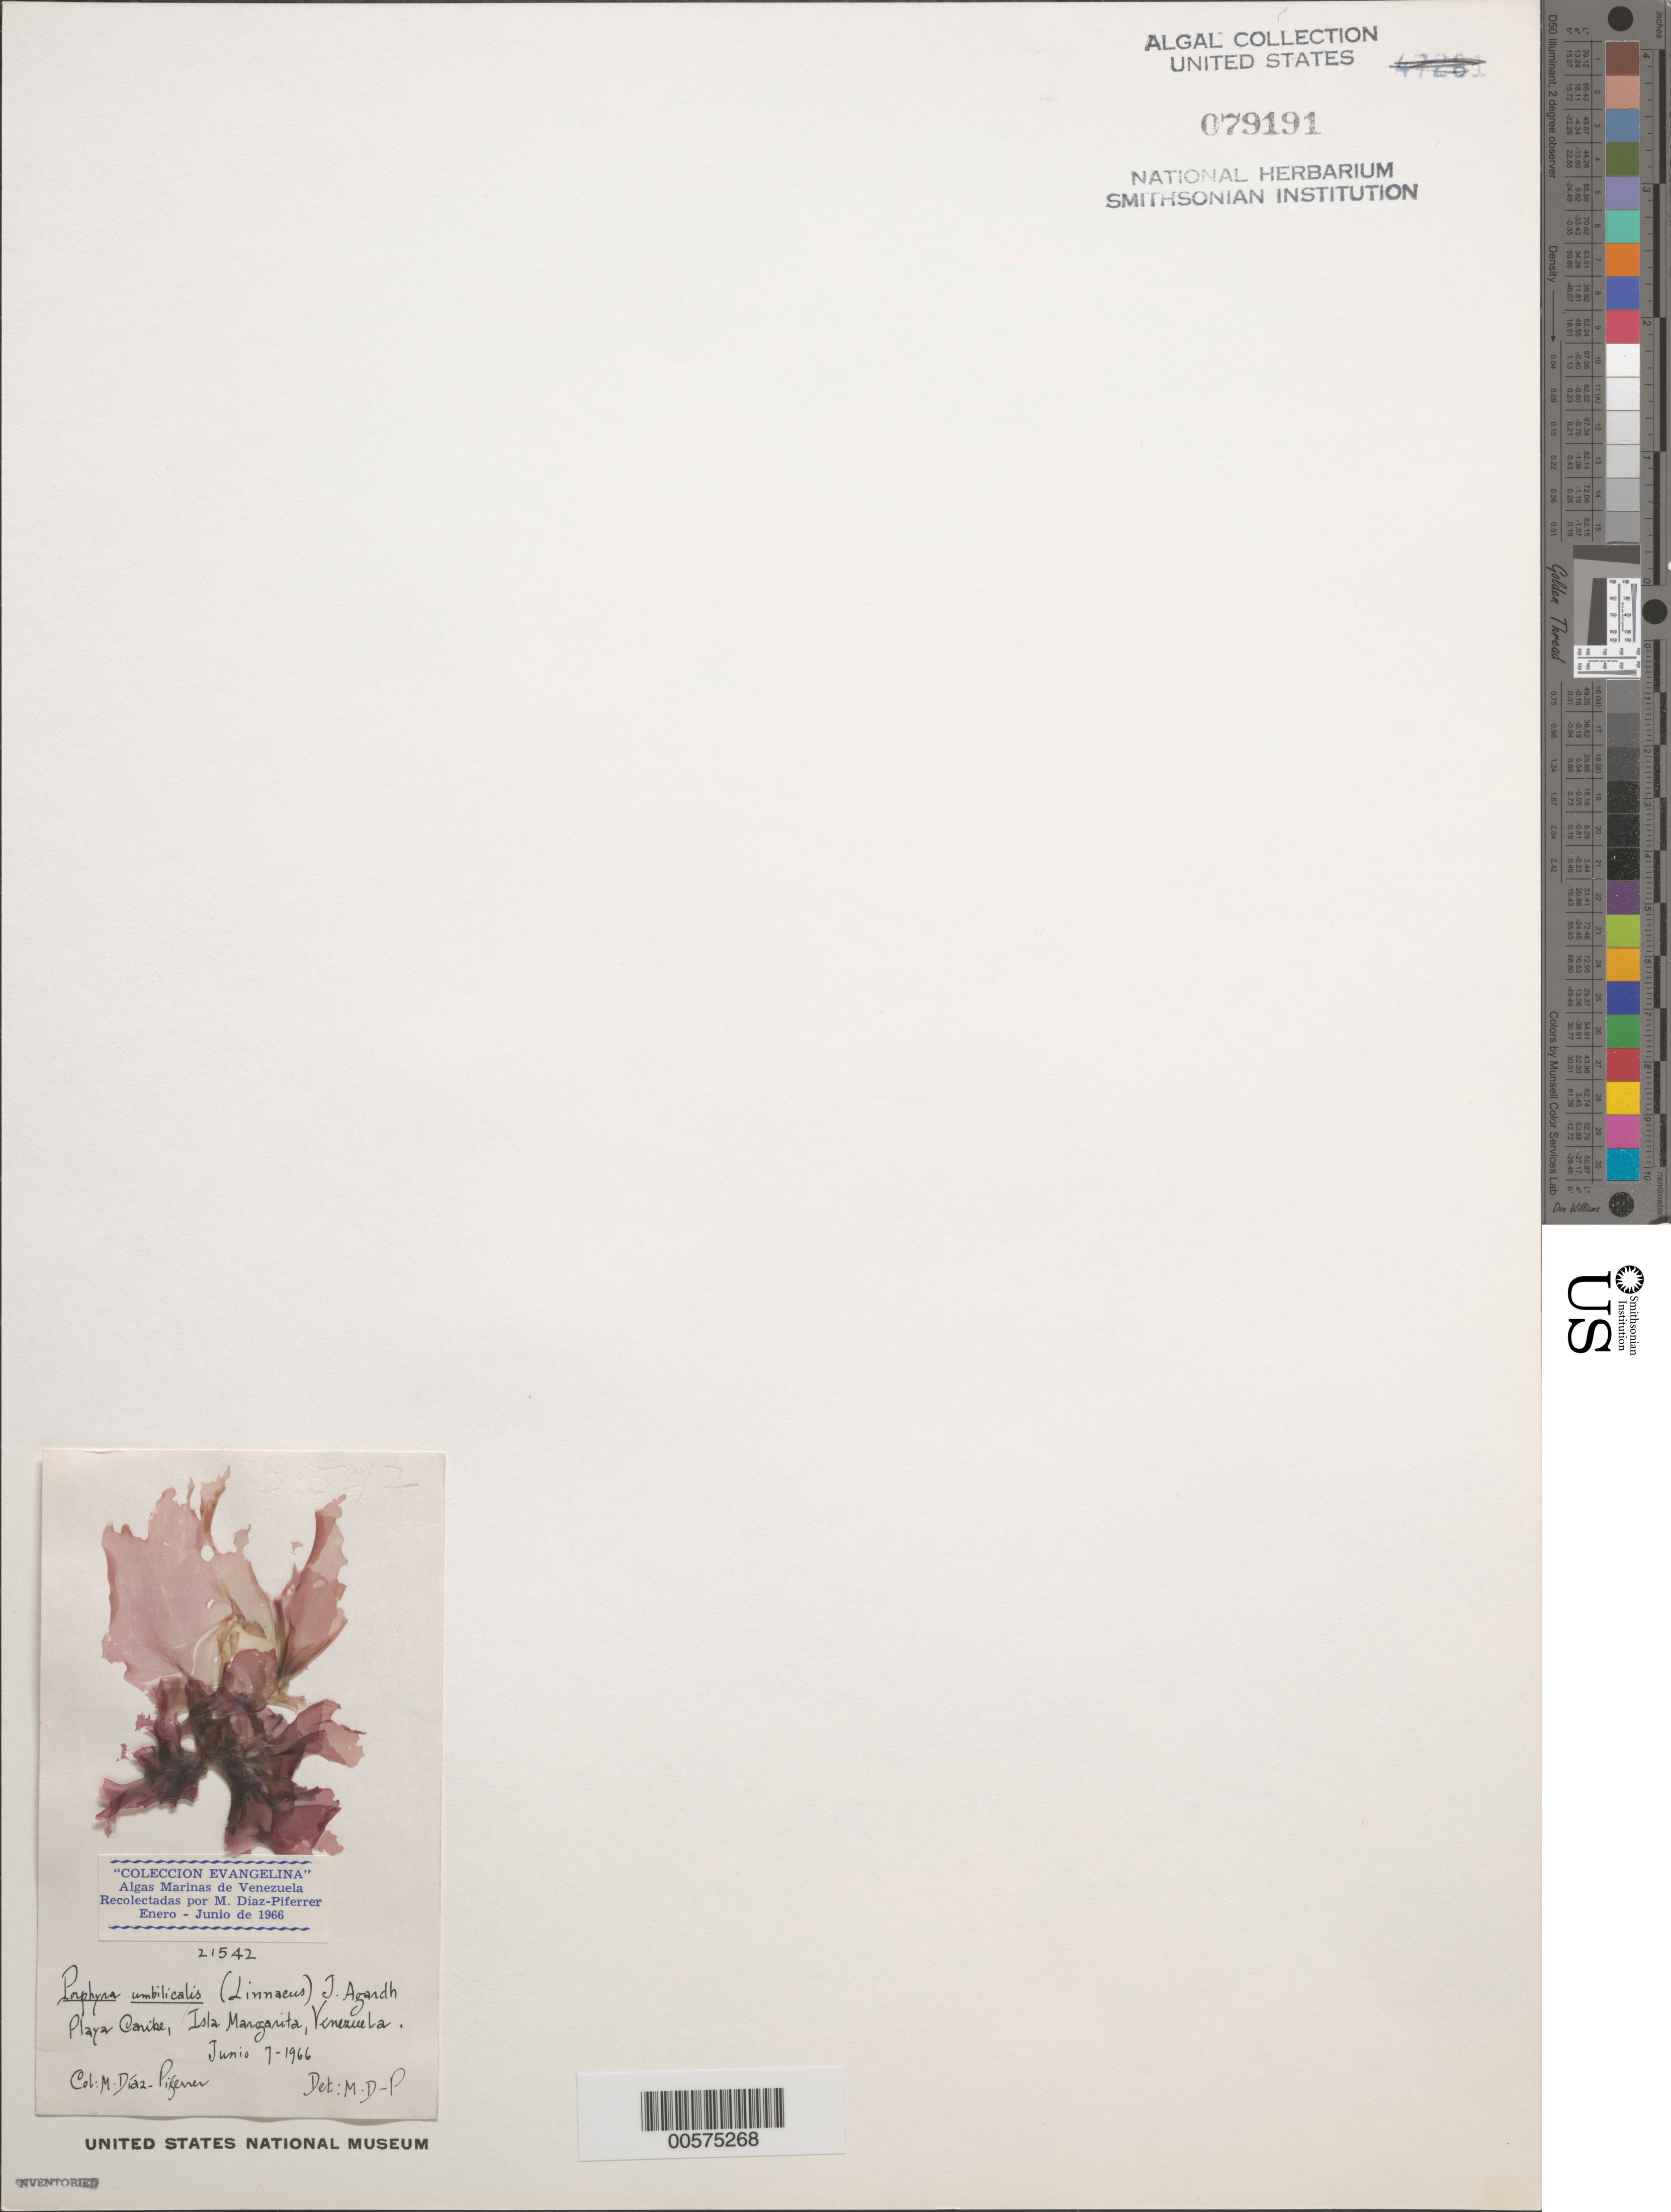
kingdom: Plantae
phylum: Rhodophyta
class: Bangiophyceae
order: Bangiales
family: Bangiaceae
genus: Porphyra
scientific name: Porphyra umbilicalis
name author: Kütz.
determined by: Diaz-Piferrer, M.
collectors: M. Diaz-Piferrer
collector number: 21542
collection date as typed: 07 Jun 1966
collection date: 1966-06-07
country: Venezuela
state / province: Nueva Esparta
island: Margarita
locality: Playa Caribe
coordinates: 11 09' N, 63 54' W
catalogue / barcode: US 79191